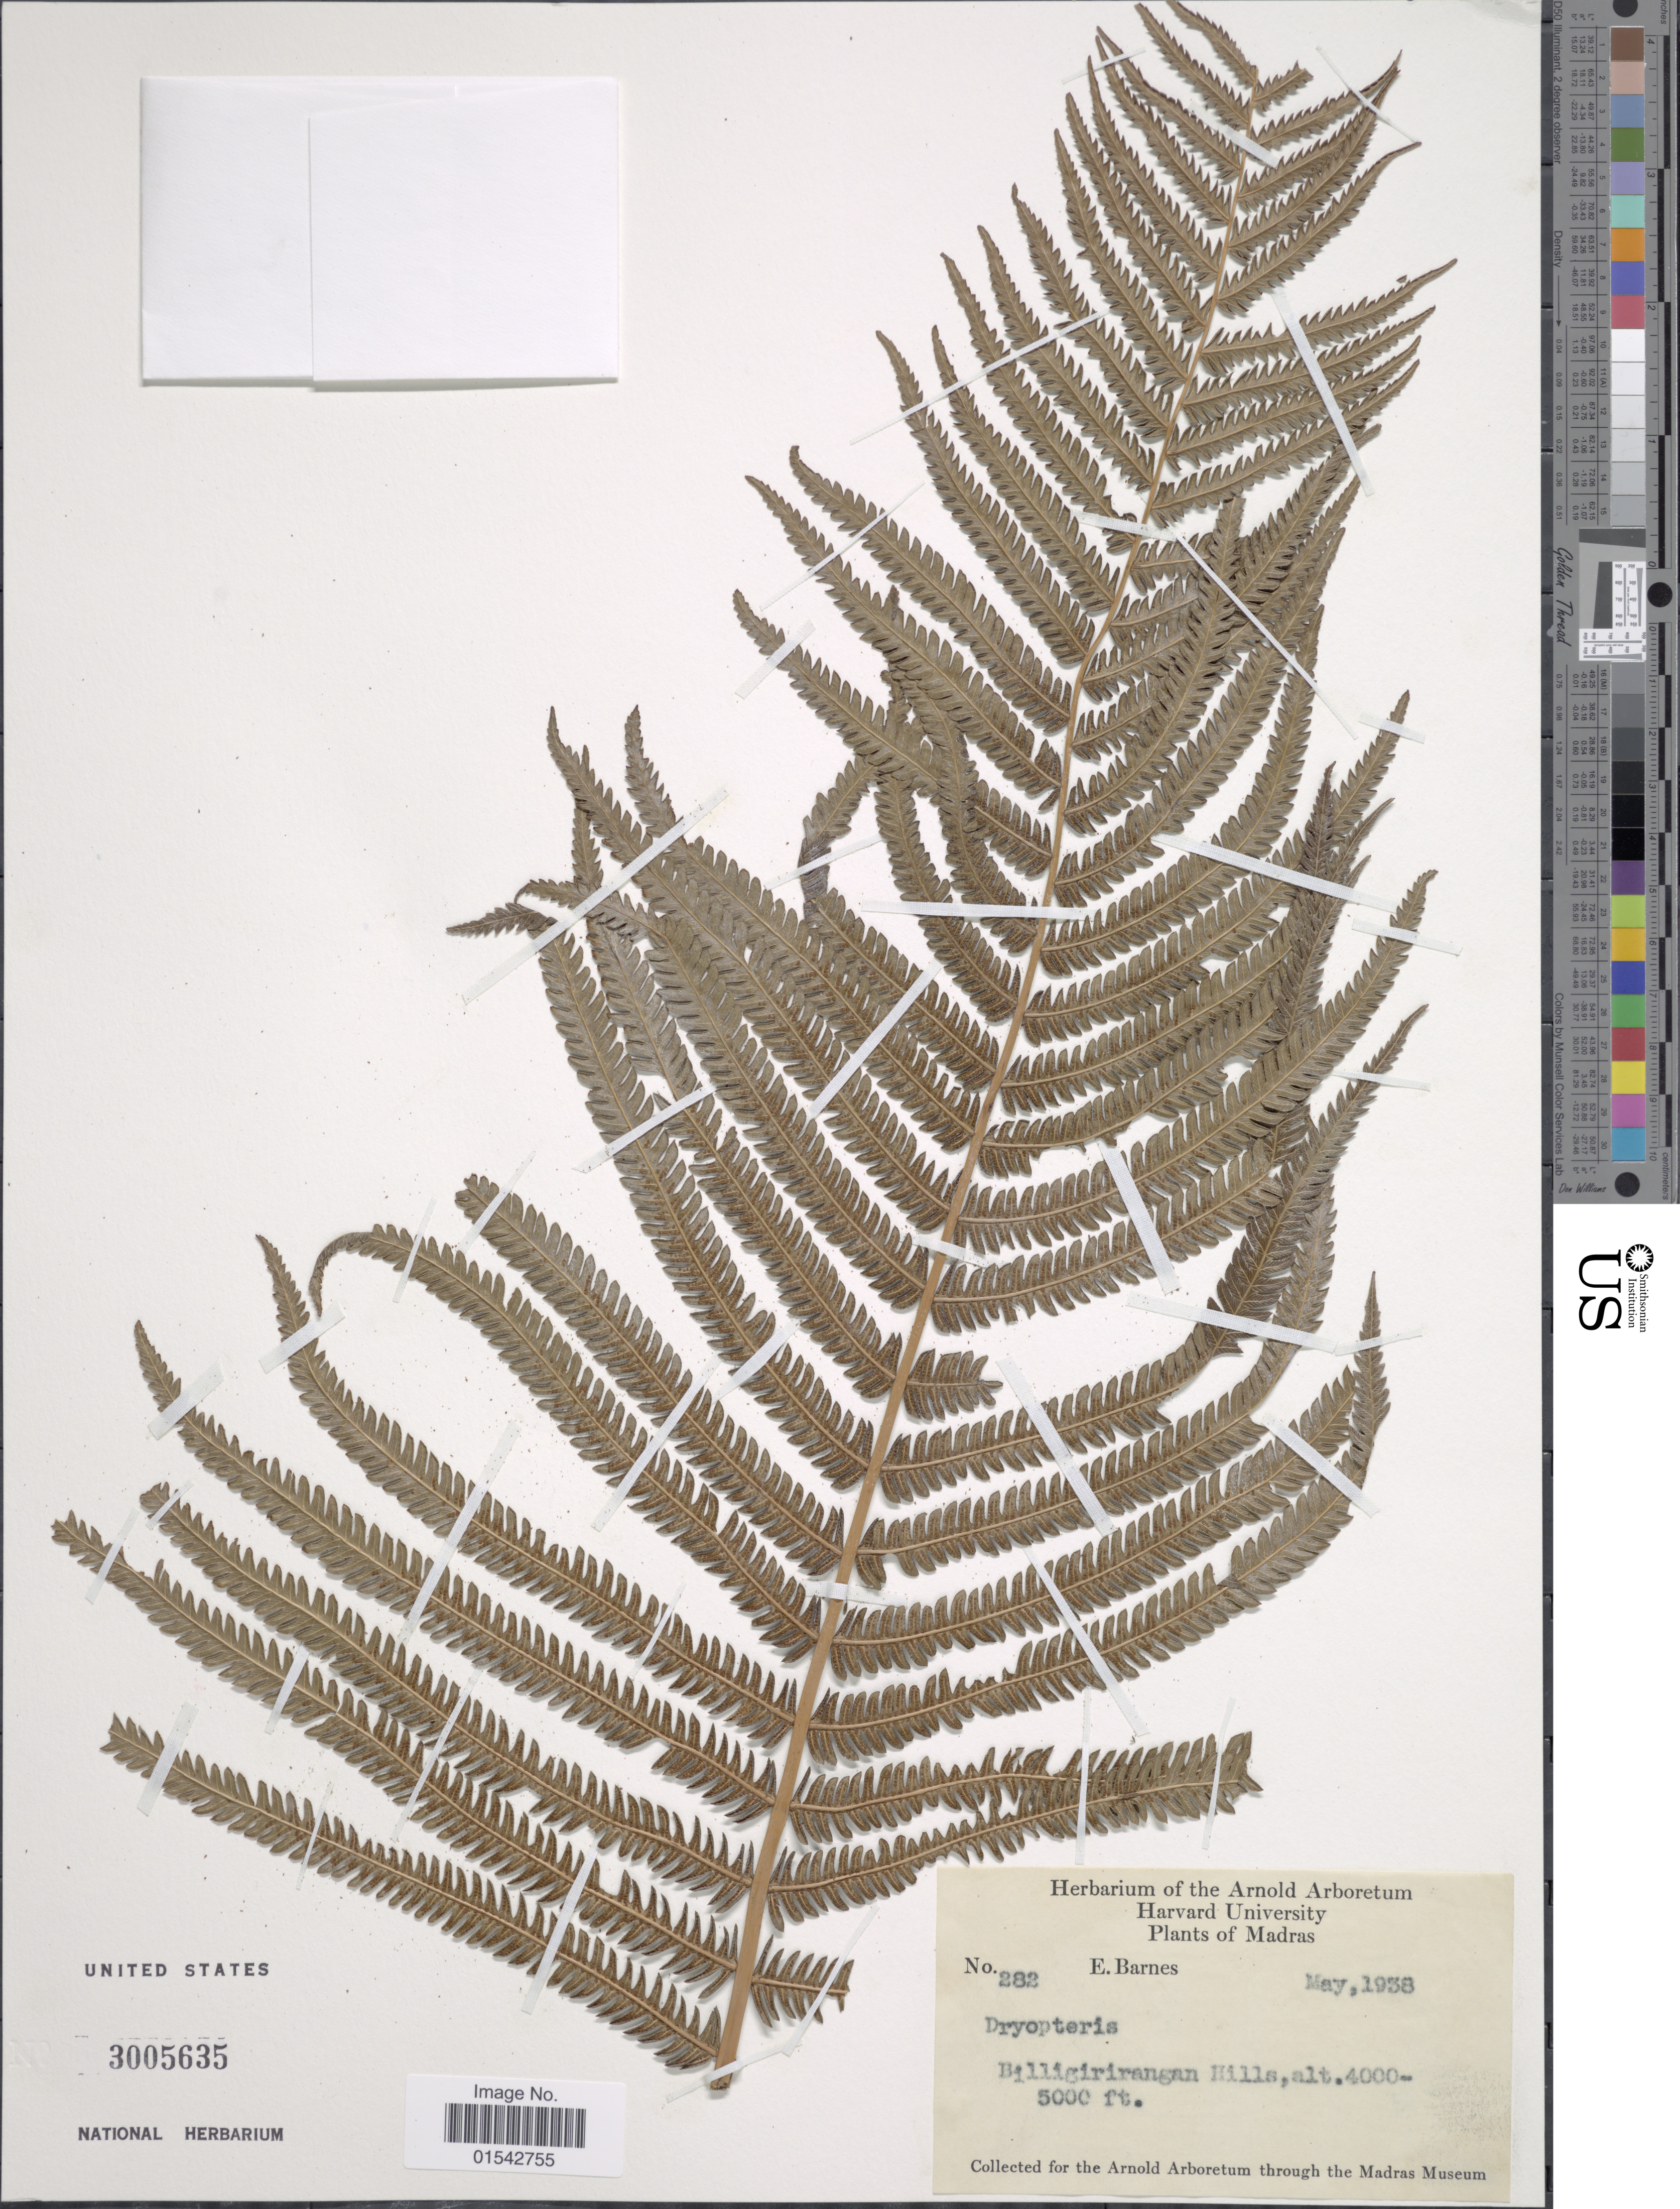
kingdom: Plantae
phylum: Tracheophyta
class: Polypodiopsida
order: Polypodiales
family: Thelypteridaceae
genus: Cyclosorus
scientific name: Cyclosorus sp.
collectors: E. Barnes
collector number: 282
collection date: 1938-05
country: India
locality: Madras, Billigirirangan Hills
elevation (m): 1219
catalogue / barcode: US 3005635